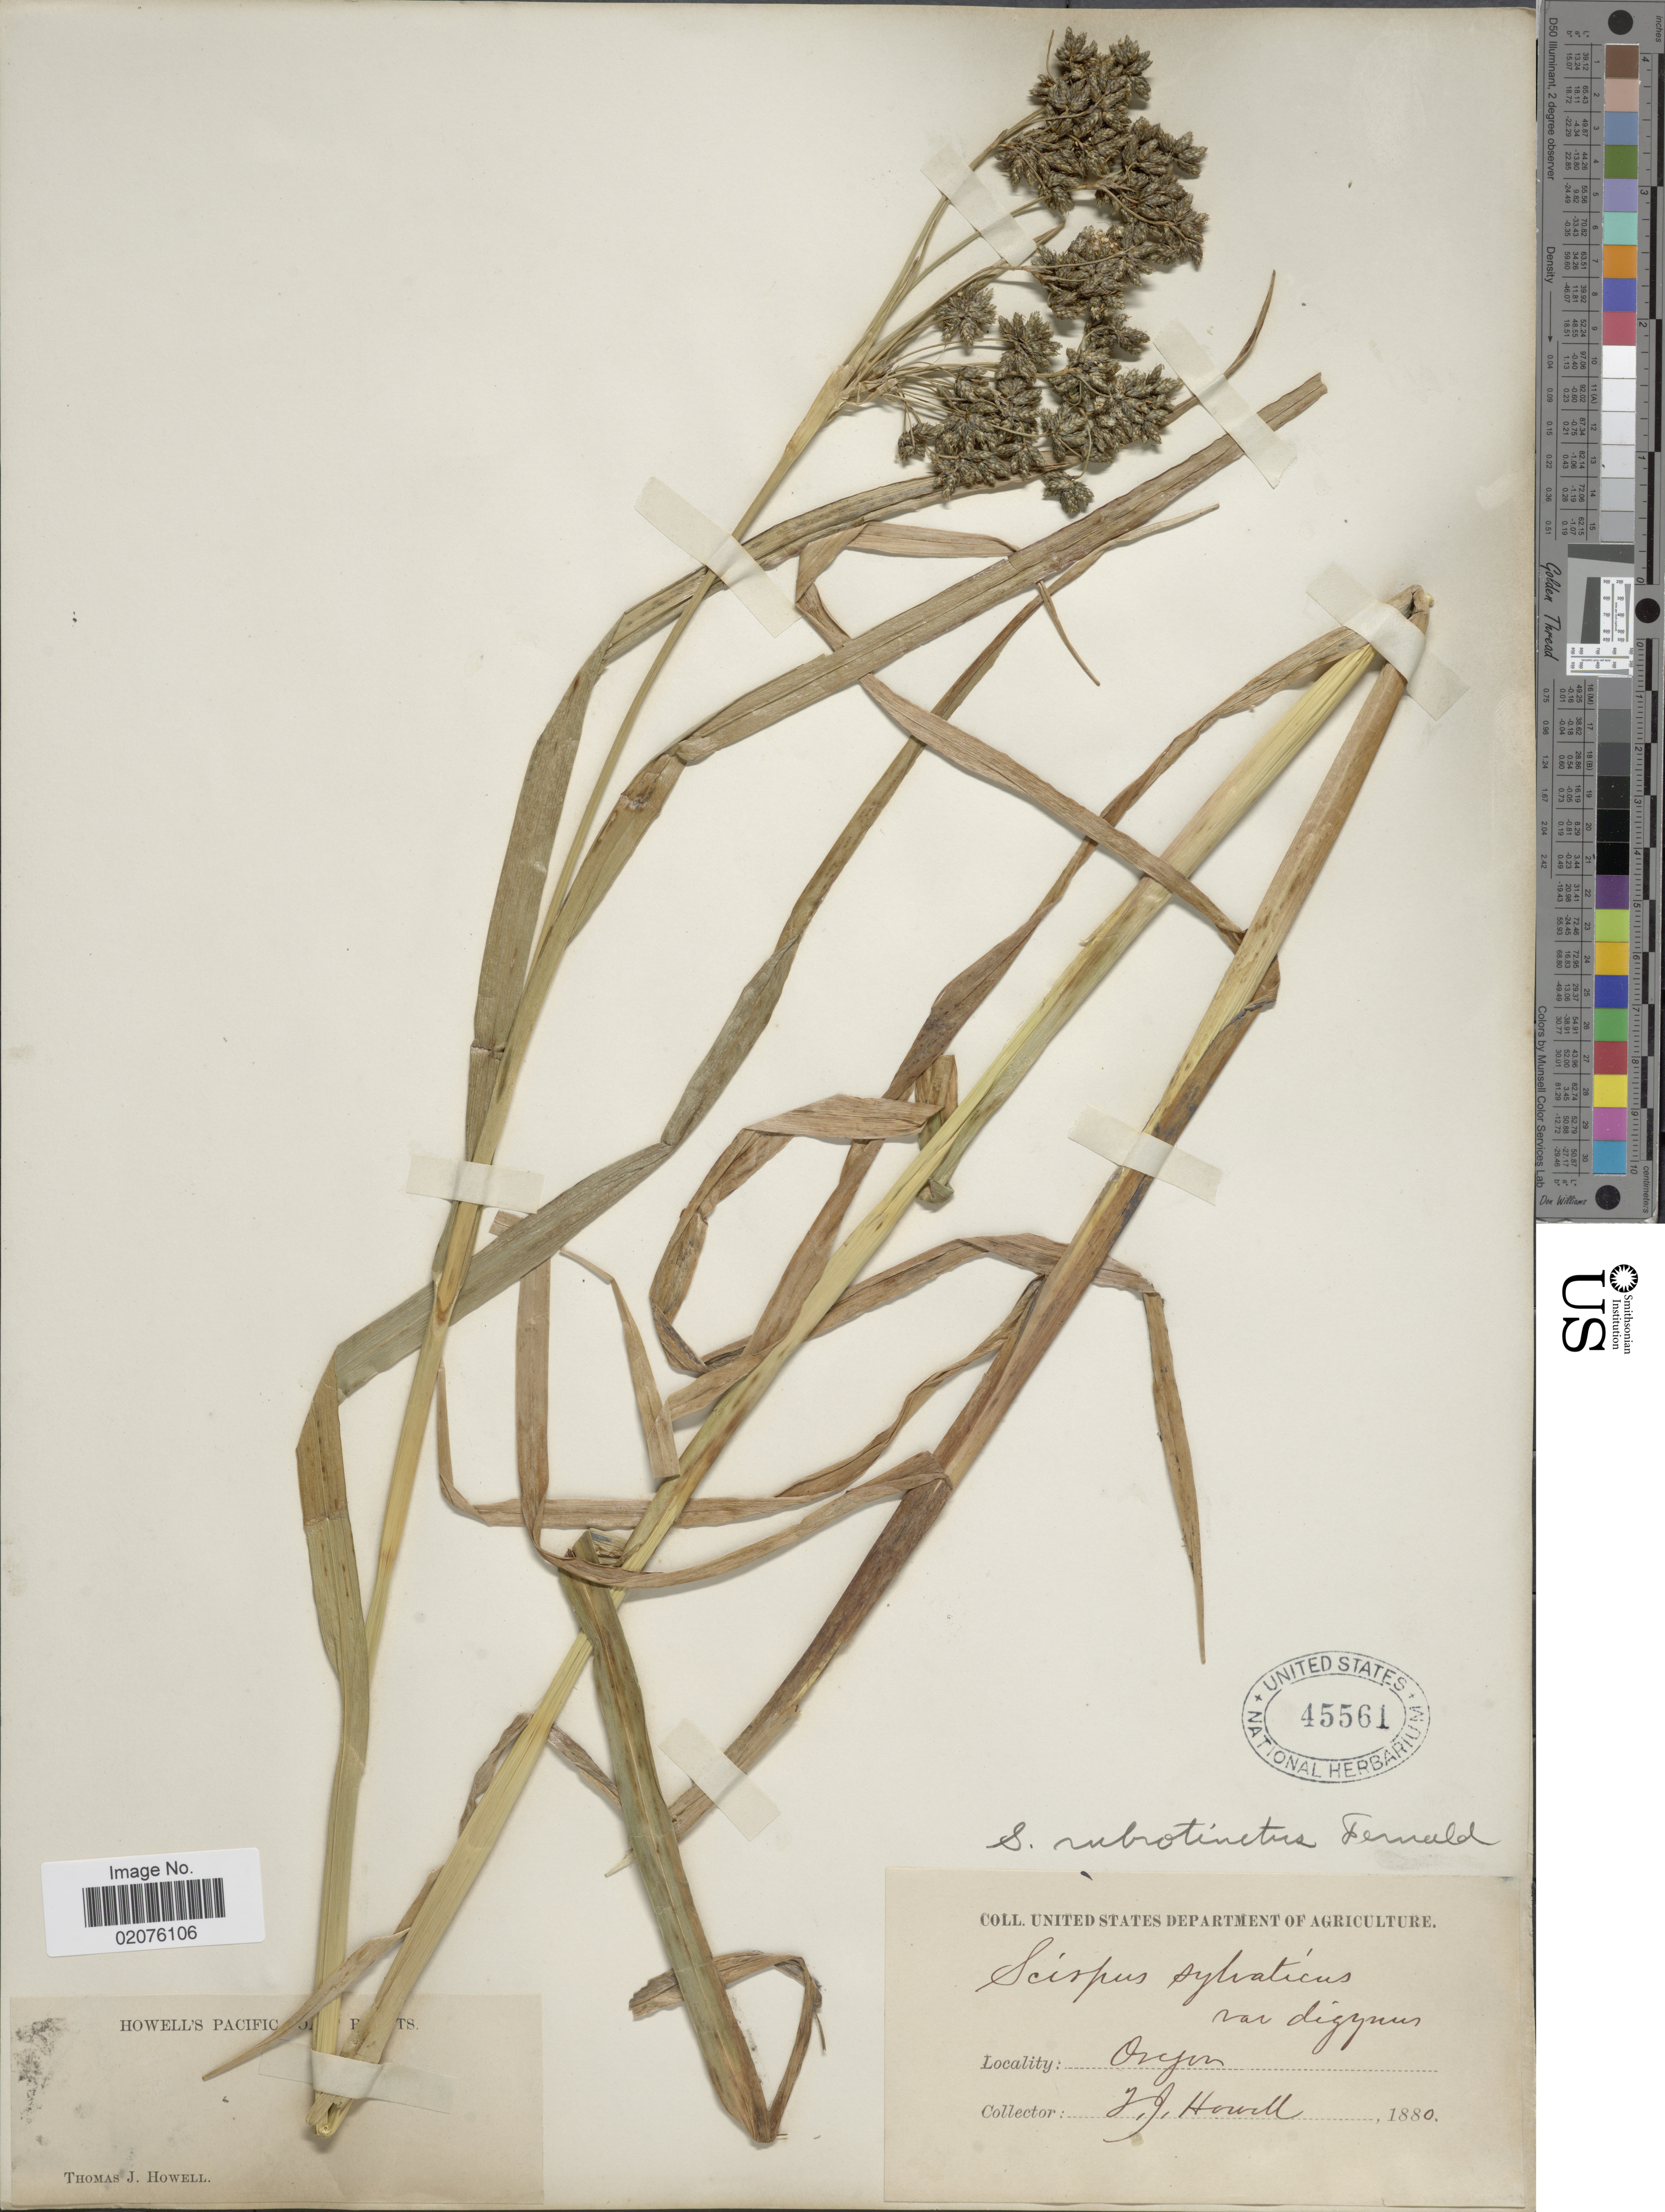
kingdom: Plantae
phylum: Tracheophyta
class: Liliopsida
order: Poales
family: Cyperaceae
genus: Scirpus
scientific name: Scirpus microcarpus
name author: J. Presl & C. Presl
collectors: T. J. Howell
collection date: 1880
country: United States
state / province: Oregon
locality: Pacific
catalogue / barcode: US 45561